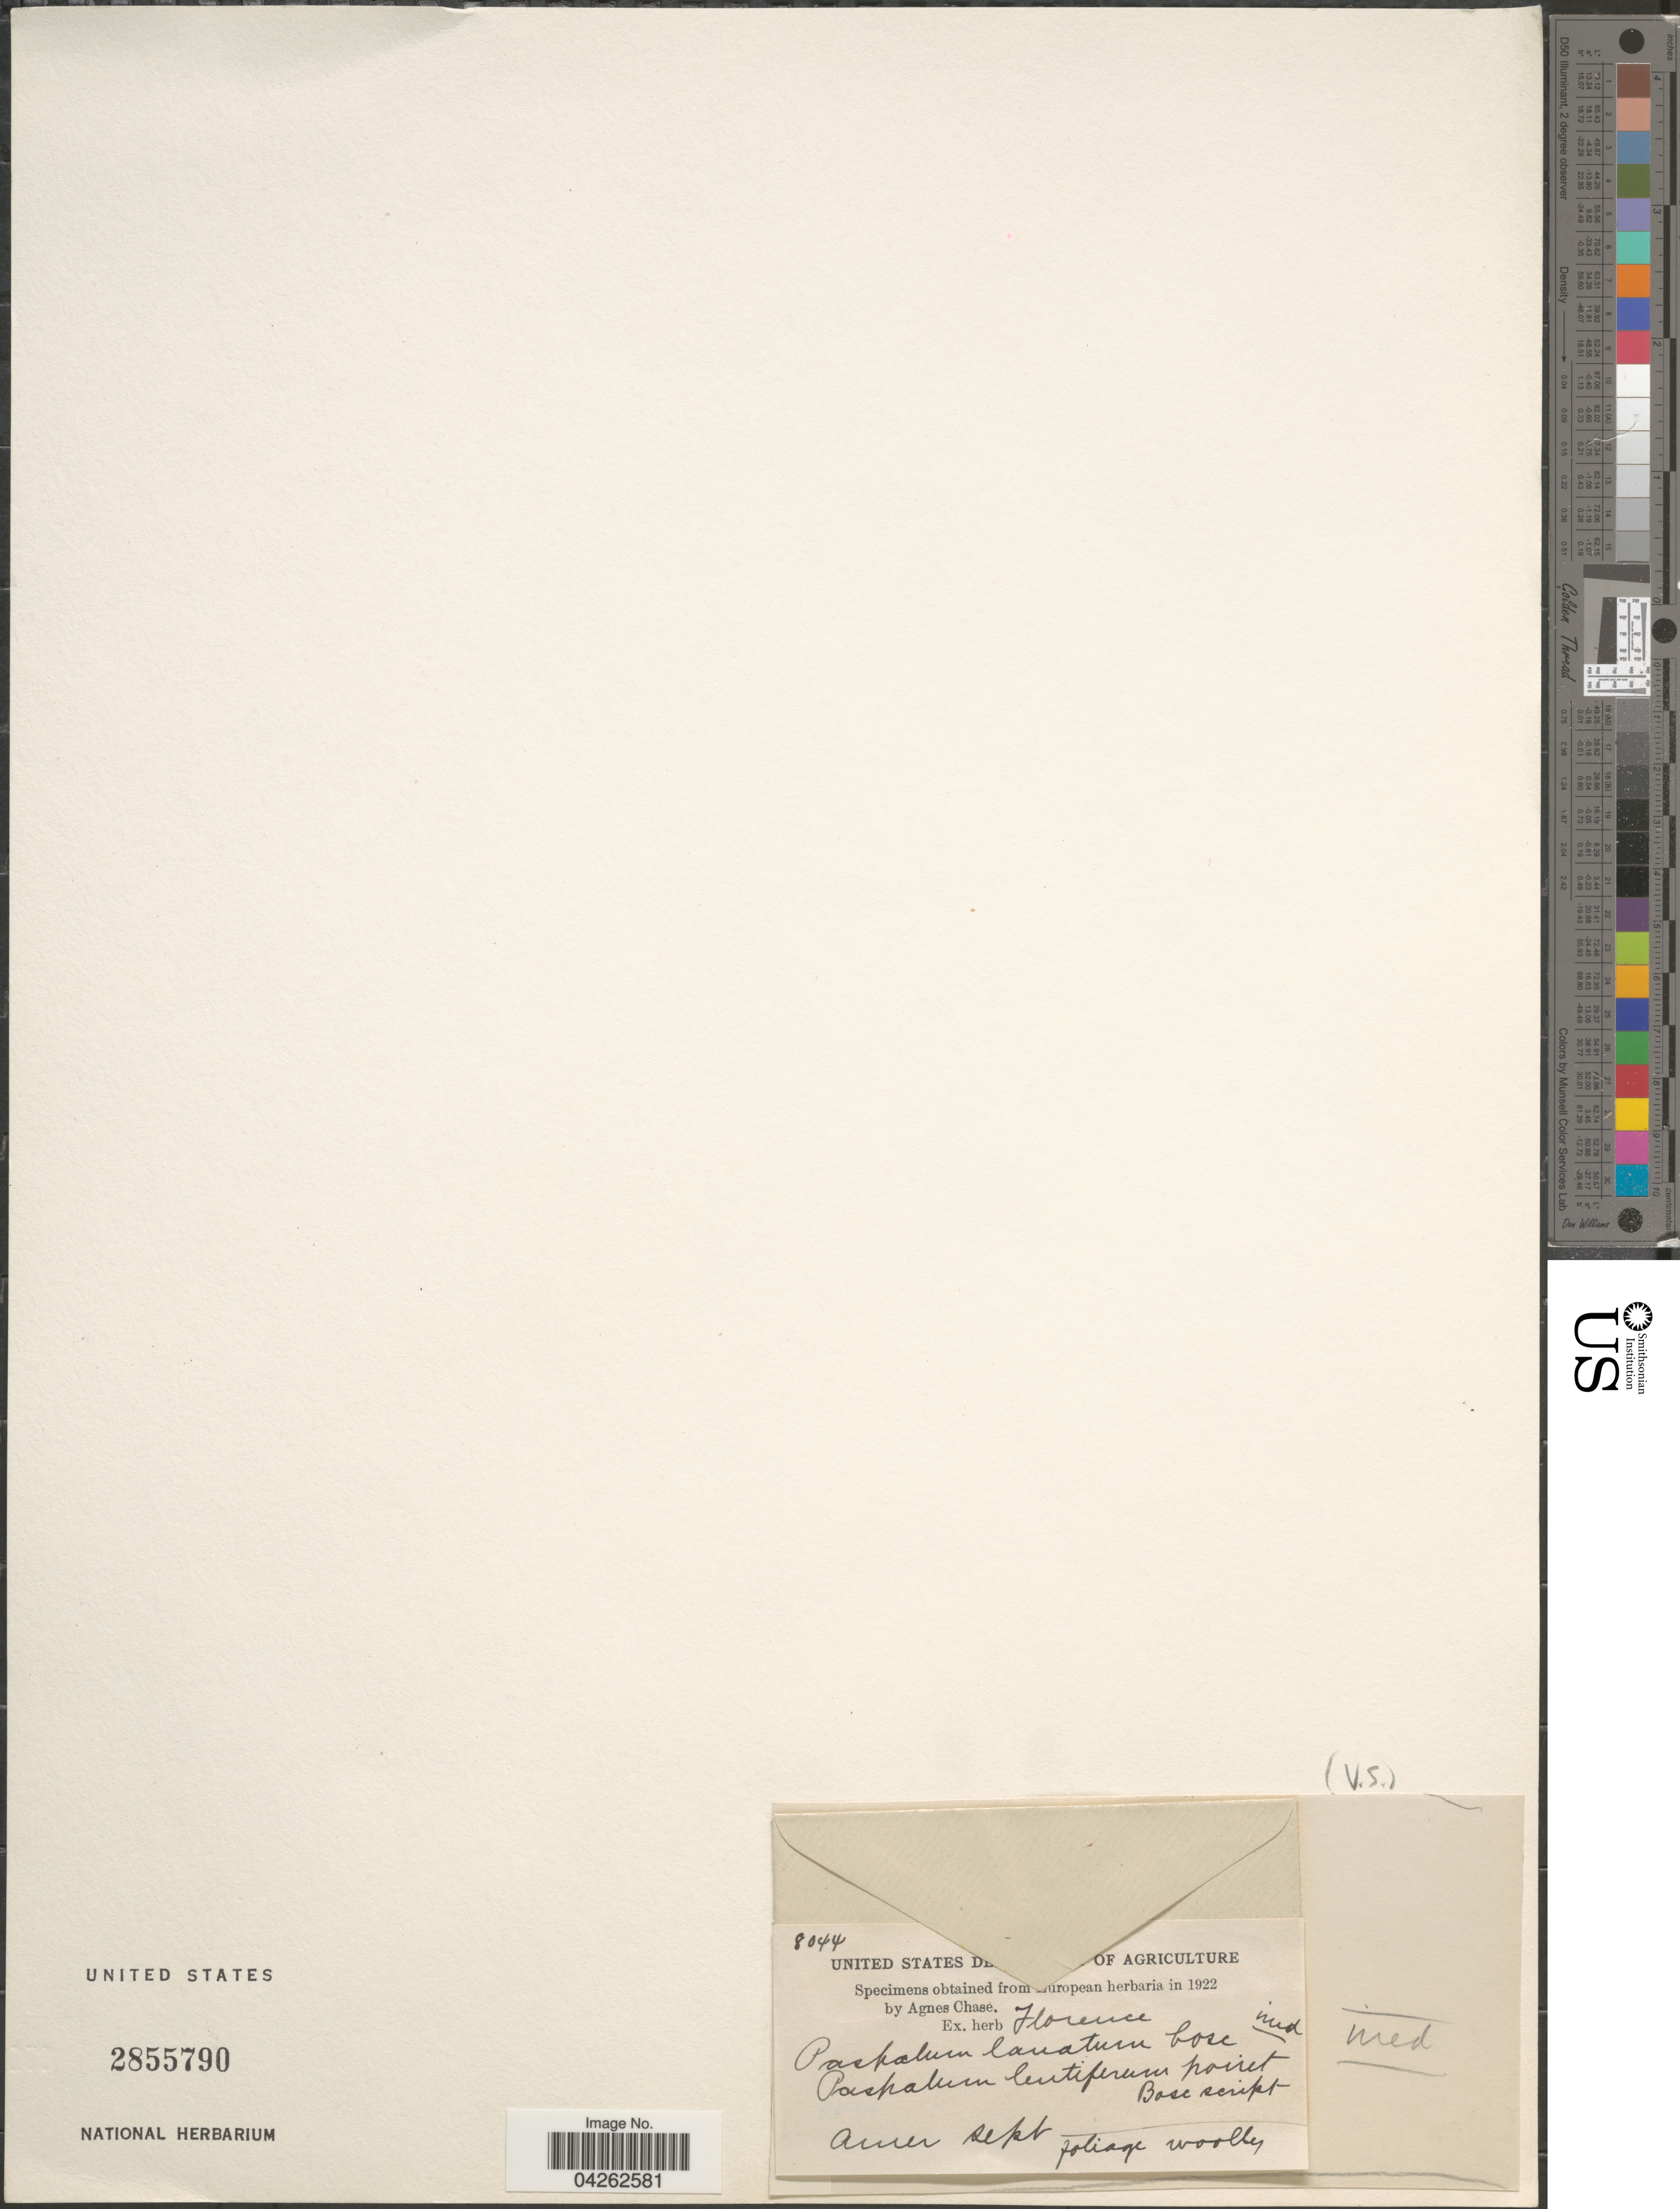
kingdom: Plantae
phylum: Tracheophyta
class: Liliopsida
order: Poales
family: Poaceae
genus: Paspalum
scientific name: Paspalum lentiferum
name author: Lam.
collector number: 8044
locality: Amer sept.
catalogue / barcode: US 2855790